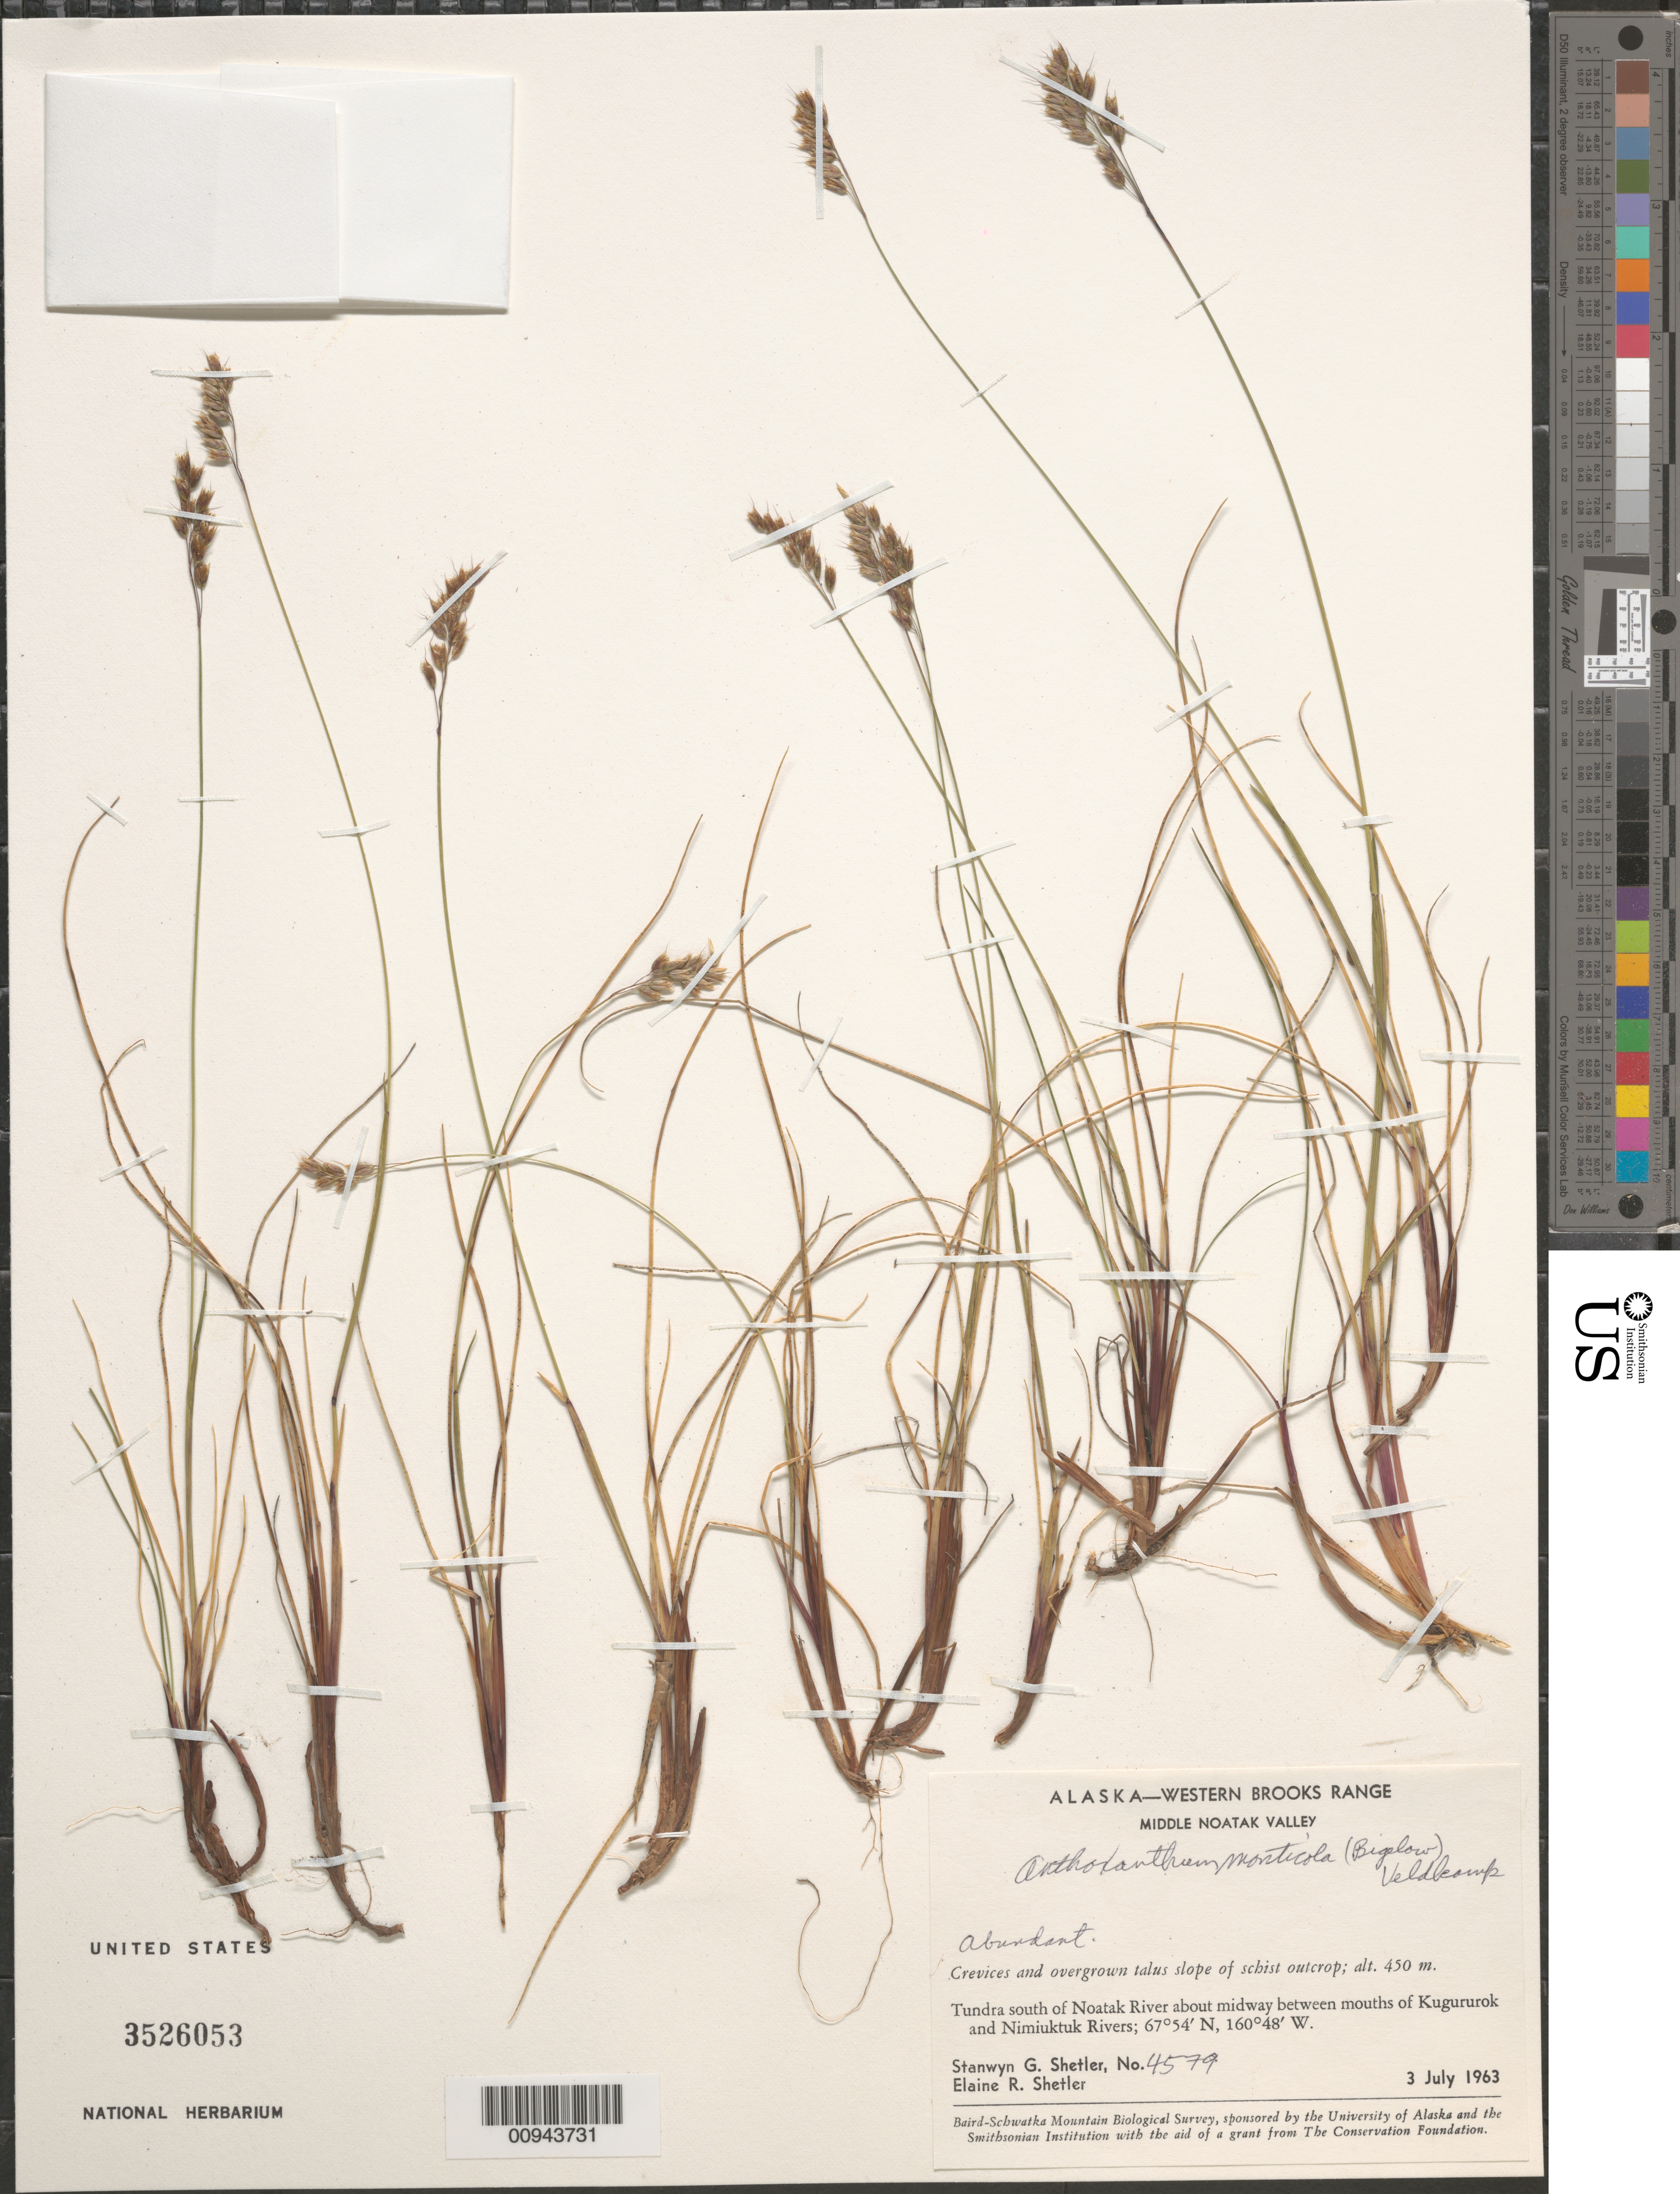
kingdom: Plantae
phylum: Tracheophyta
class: Liliopsida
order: Poales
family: Poaceae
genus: Anthoxanthum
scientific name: Anthoxanthum monticola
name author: (Bigelow) Veldkamp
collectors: S. Shetler & E. R. Shetler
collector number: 4579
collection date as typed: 03 Jul 1963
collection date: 1963-07-03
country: United States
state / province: Alaska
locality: S of Noatak River about midway between mouths of Kugururok and Nimiuktuk Rivers. Western Brooks Range, Middle Noatak Valley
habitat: Tundra. Crevices and overgrown talus slope of schist outcrop.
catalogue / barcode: US 3526053